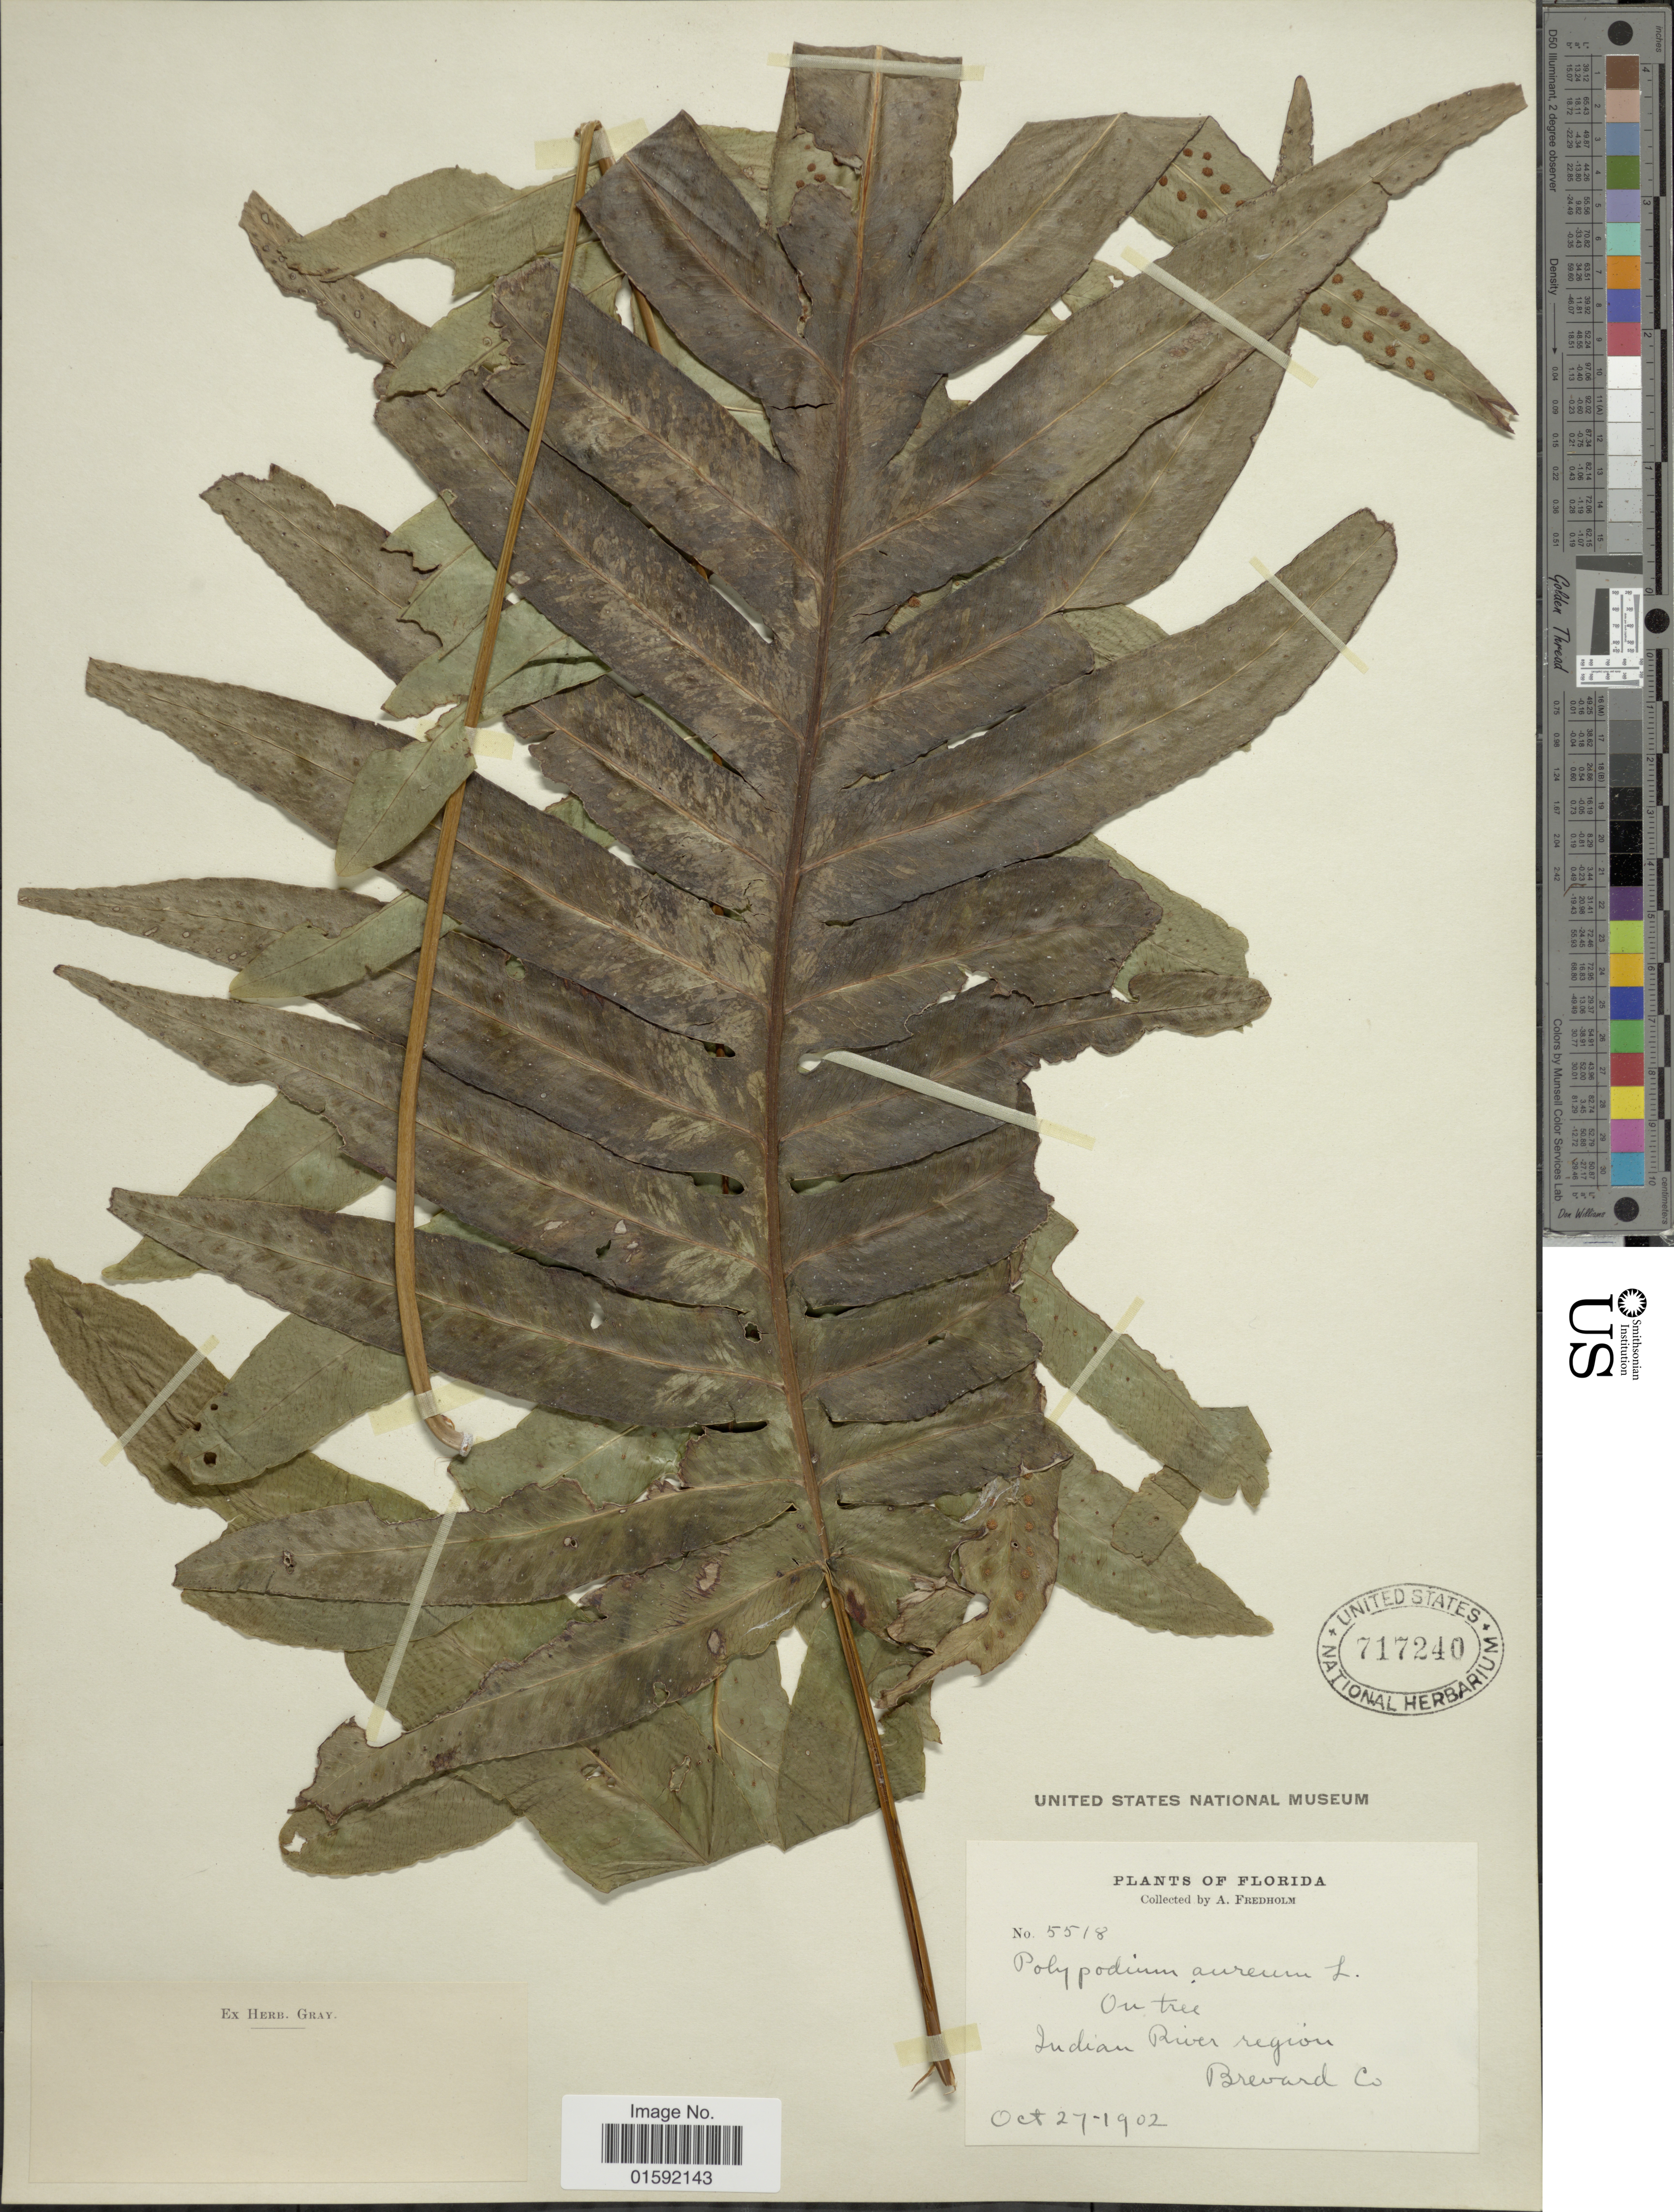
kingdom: Plantae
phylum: Tracheophyta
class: Polypodiopsida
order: Polypodiales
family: Polypodiaceae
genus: Phlebodium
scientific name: Phlebodium areolatum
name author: (Humb. & Bonap. ex Willd.) J. Sm.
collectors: A. Fredholm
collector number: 5518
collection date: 1902-10-27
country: United States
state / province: Florida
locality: Indian River Region, Breward Co.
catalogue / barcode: US 717240